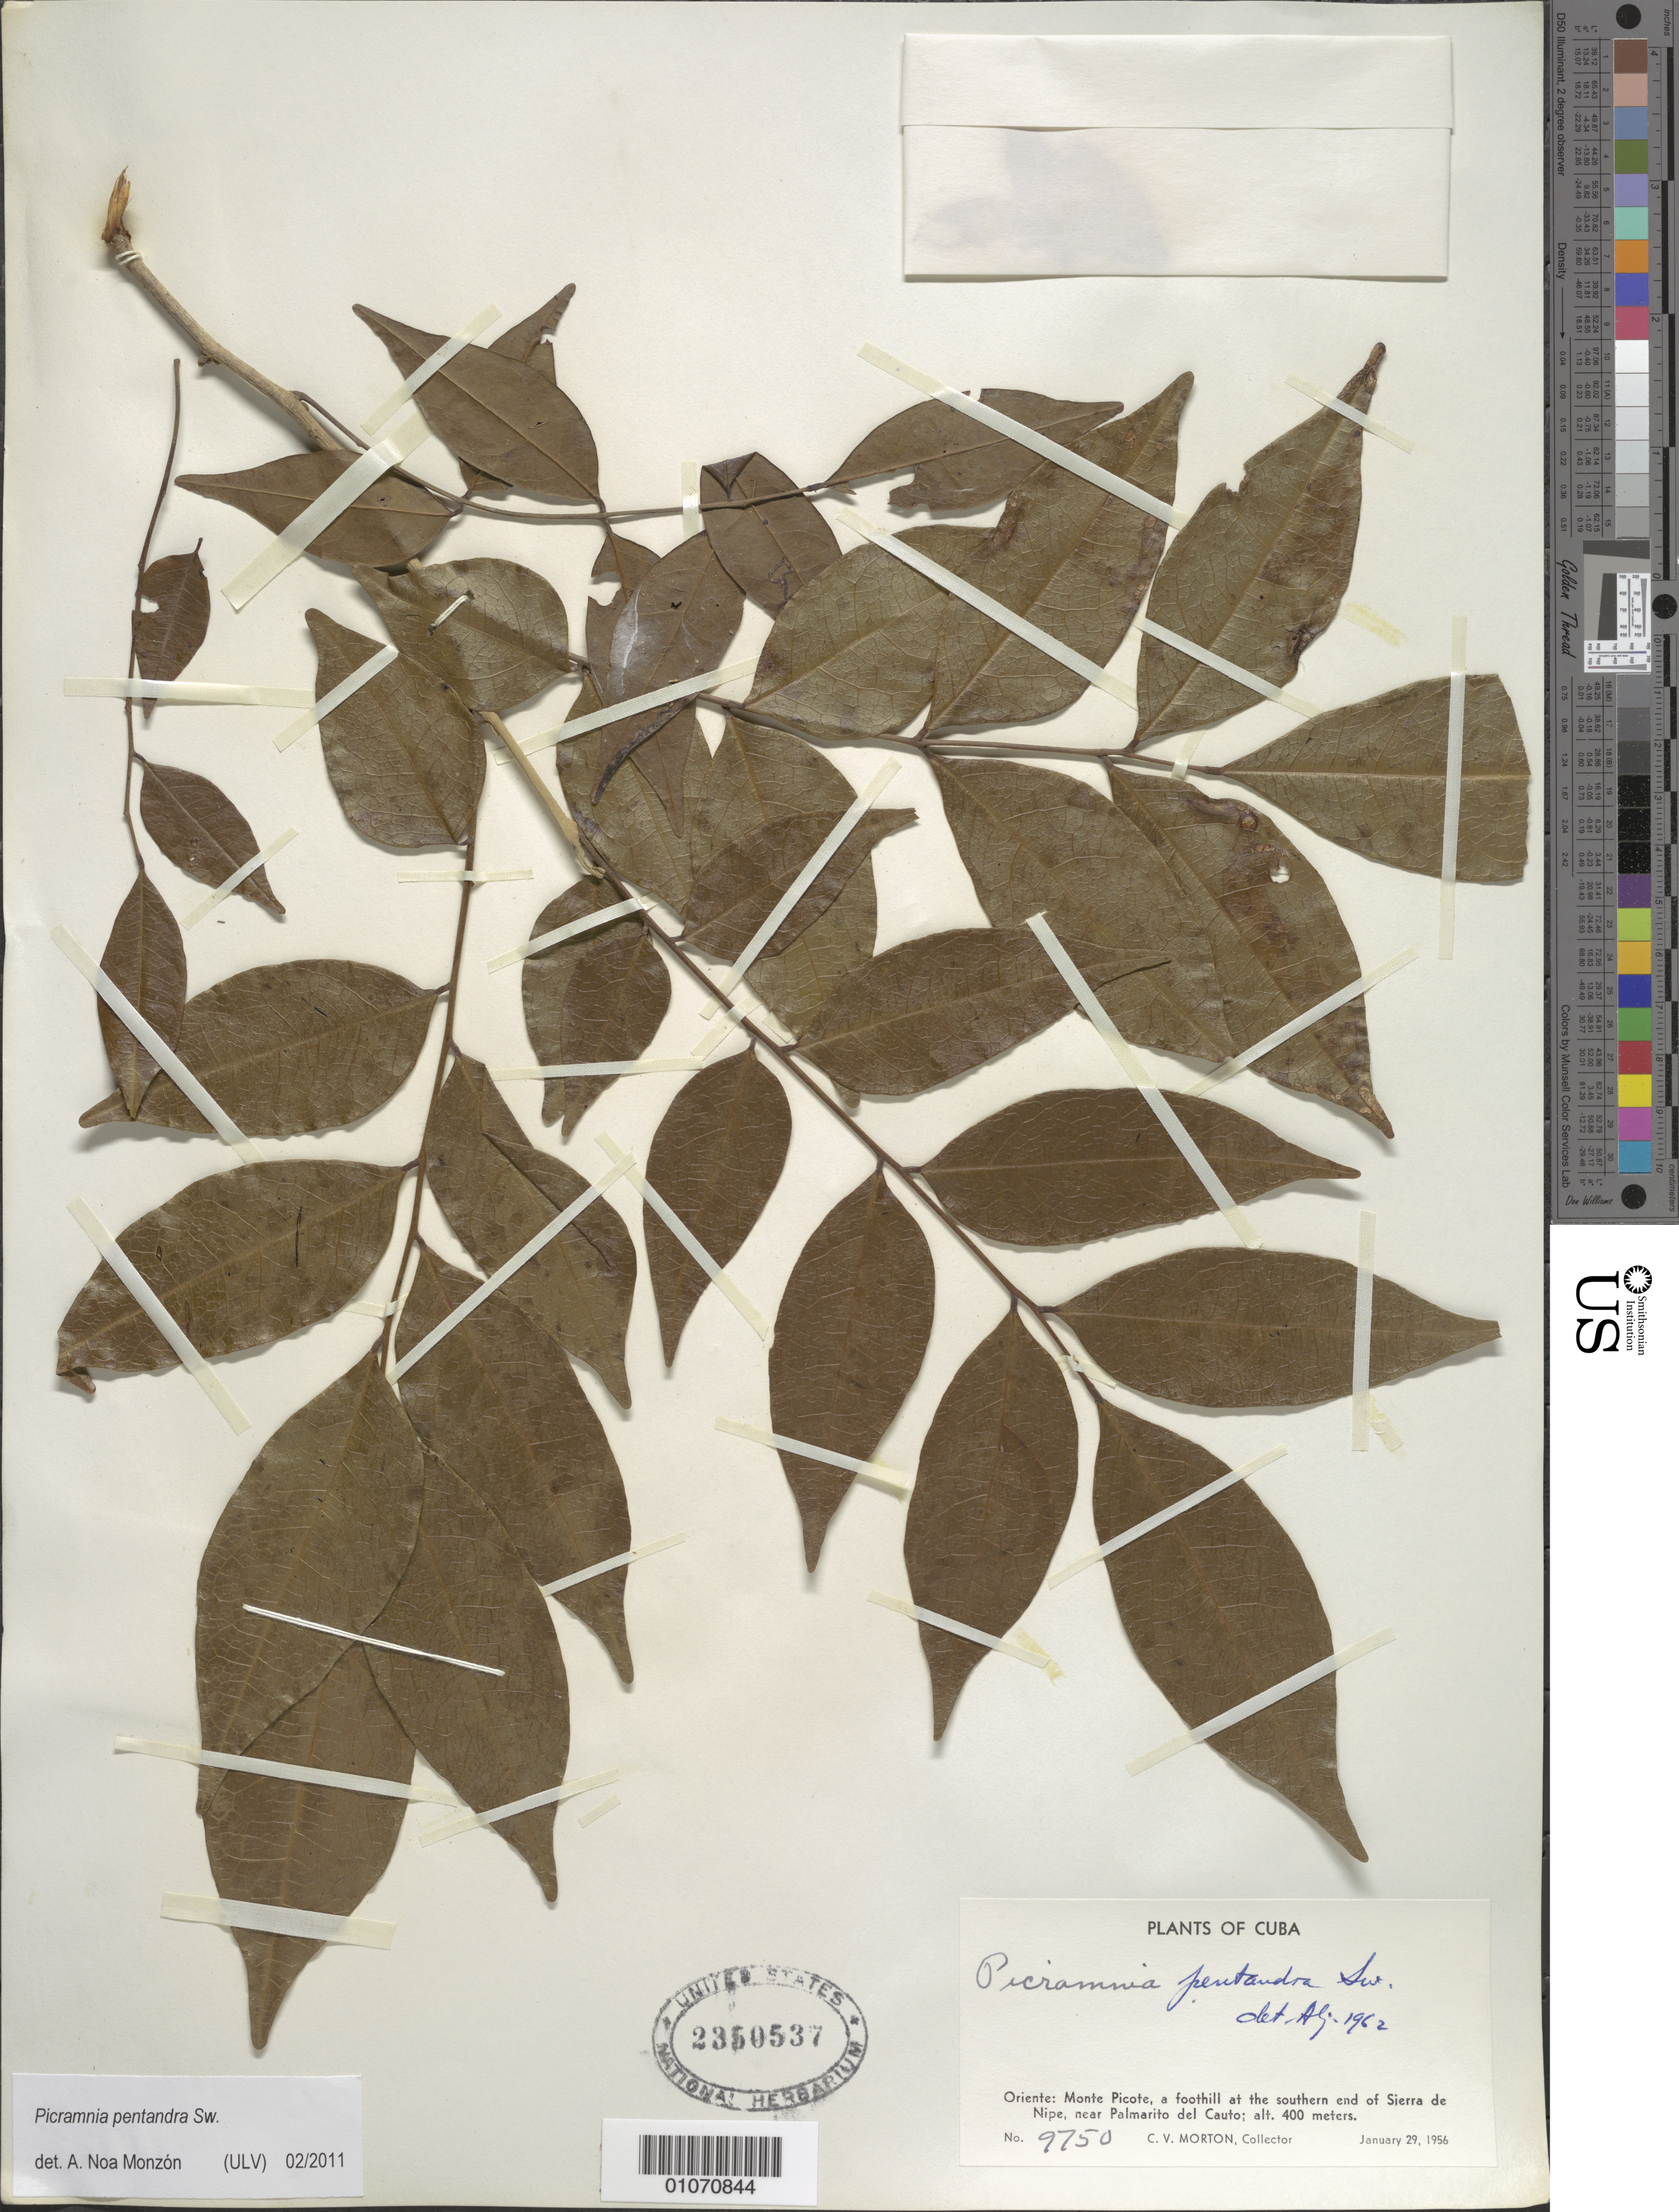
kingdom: Plantae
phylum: Tracheophyta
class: Magnoliopsida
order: Picramniales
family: Picramniaceae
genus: Picramnia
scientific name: Picramnia pentandra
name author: Sw.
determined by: Noa Monzón, A.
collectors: C. V. Morton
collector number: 9750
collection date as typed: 29 Jan 1956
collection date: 1956-01-29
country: Cuba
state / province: Holguín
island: Cuba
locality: Monte Picote, S end of Sierra de Nipe, near Palmerito del Cauto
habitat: Foothill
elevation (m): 400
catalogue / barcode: US 2350537